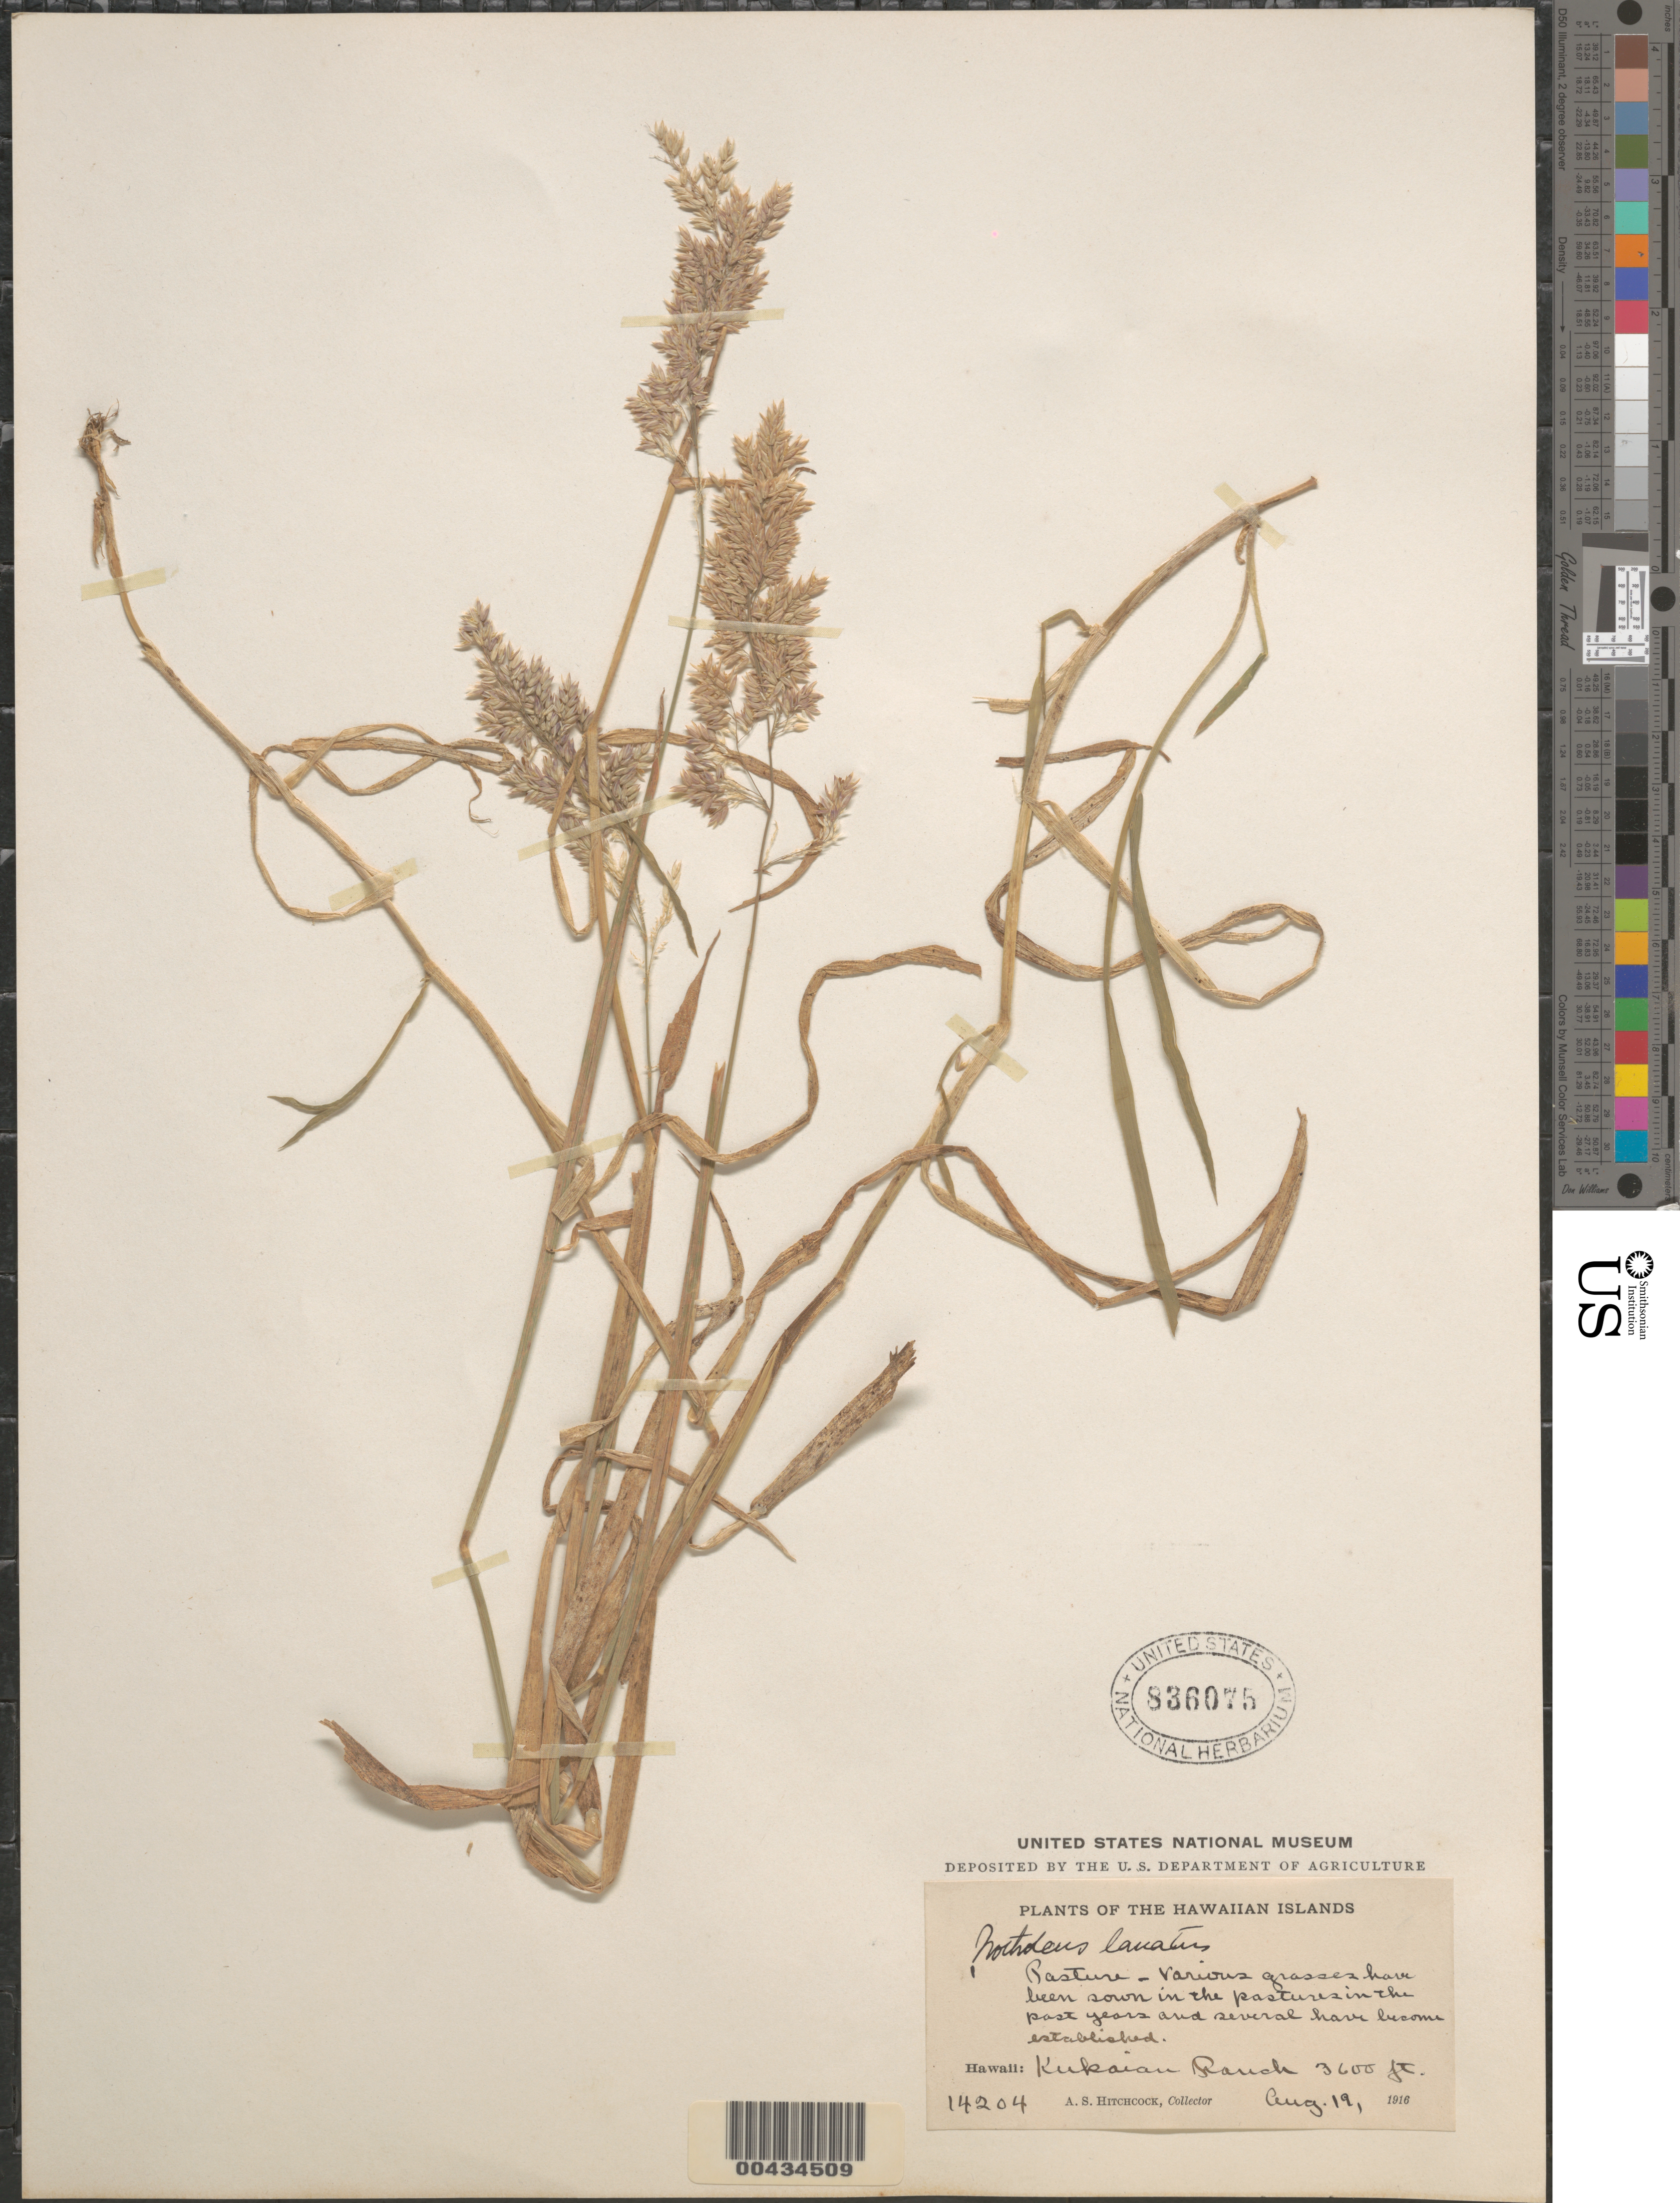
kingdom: Plantae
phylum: Tracheophyta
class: Liliopsida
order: Poales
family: Poaceae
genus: Holcus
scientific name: Holcus lanatus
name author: L.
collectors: A. S. Hitchcock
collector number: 14204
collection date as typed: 19 Aug 1916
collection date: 1916-08-19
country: United States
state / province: Hawaii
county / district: Hawaii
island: Hawaii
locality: Kukaiau Ranch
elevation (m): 1097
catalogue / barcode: US 836075